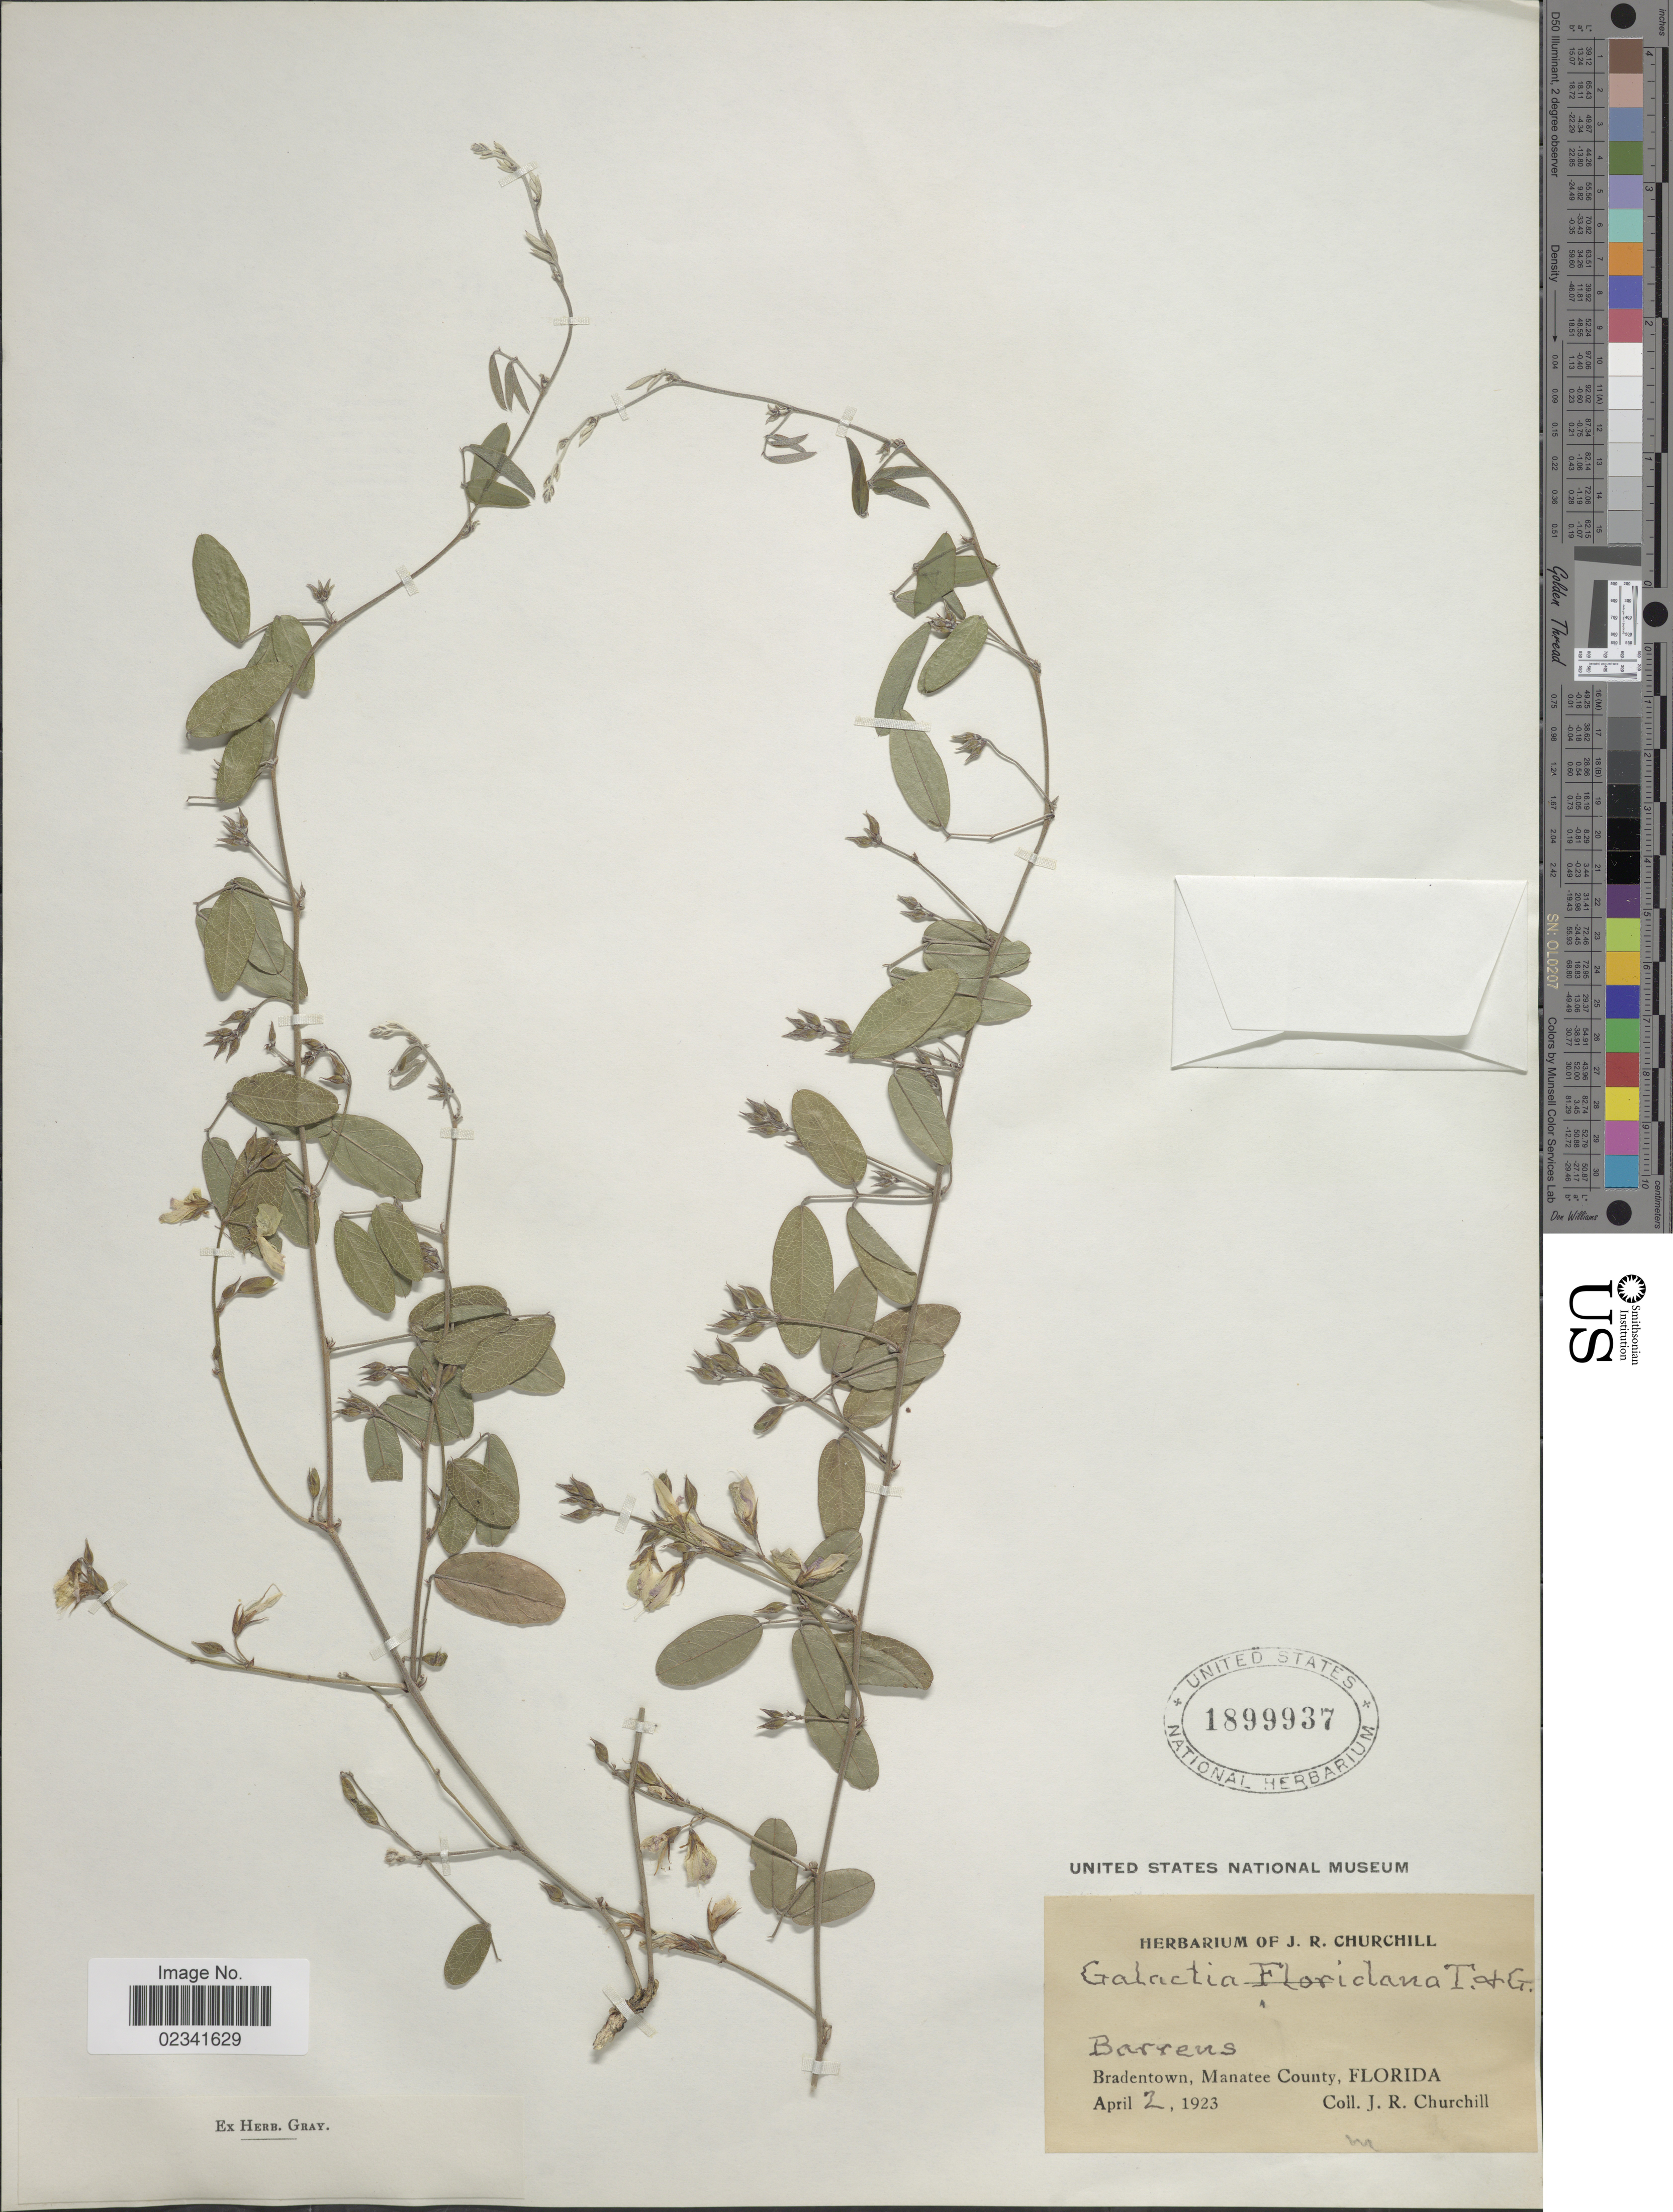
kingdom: Plantae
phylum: Tracheophyta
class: Magnoliopsida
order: Fabales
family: Fabaceae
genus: Galactia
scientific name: Galactia floridana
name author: J.R. Johnst.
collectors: J. Churchill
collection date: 1923-04-02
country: United States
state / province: Florida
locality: Bradentown, Manatee County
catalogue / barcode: US 1899937